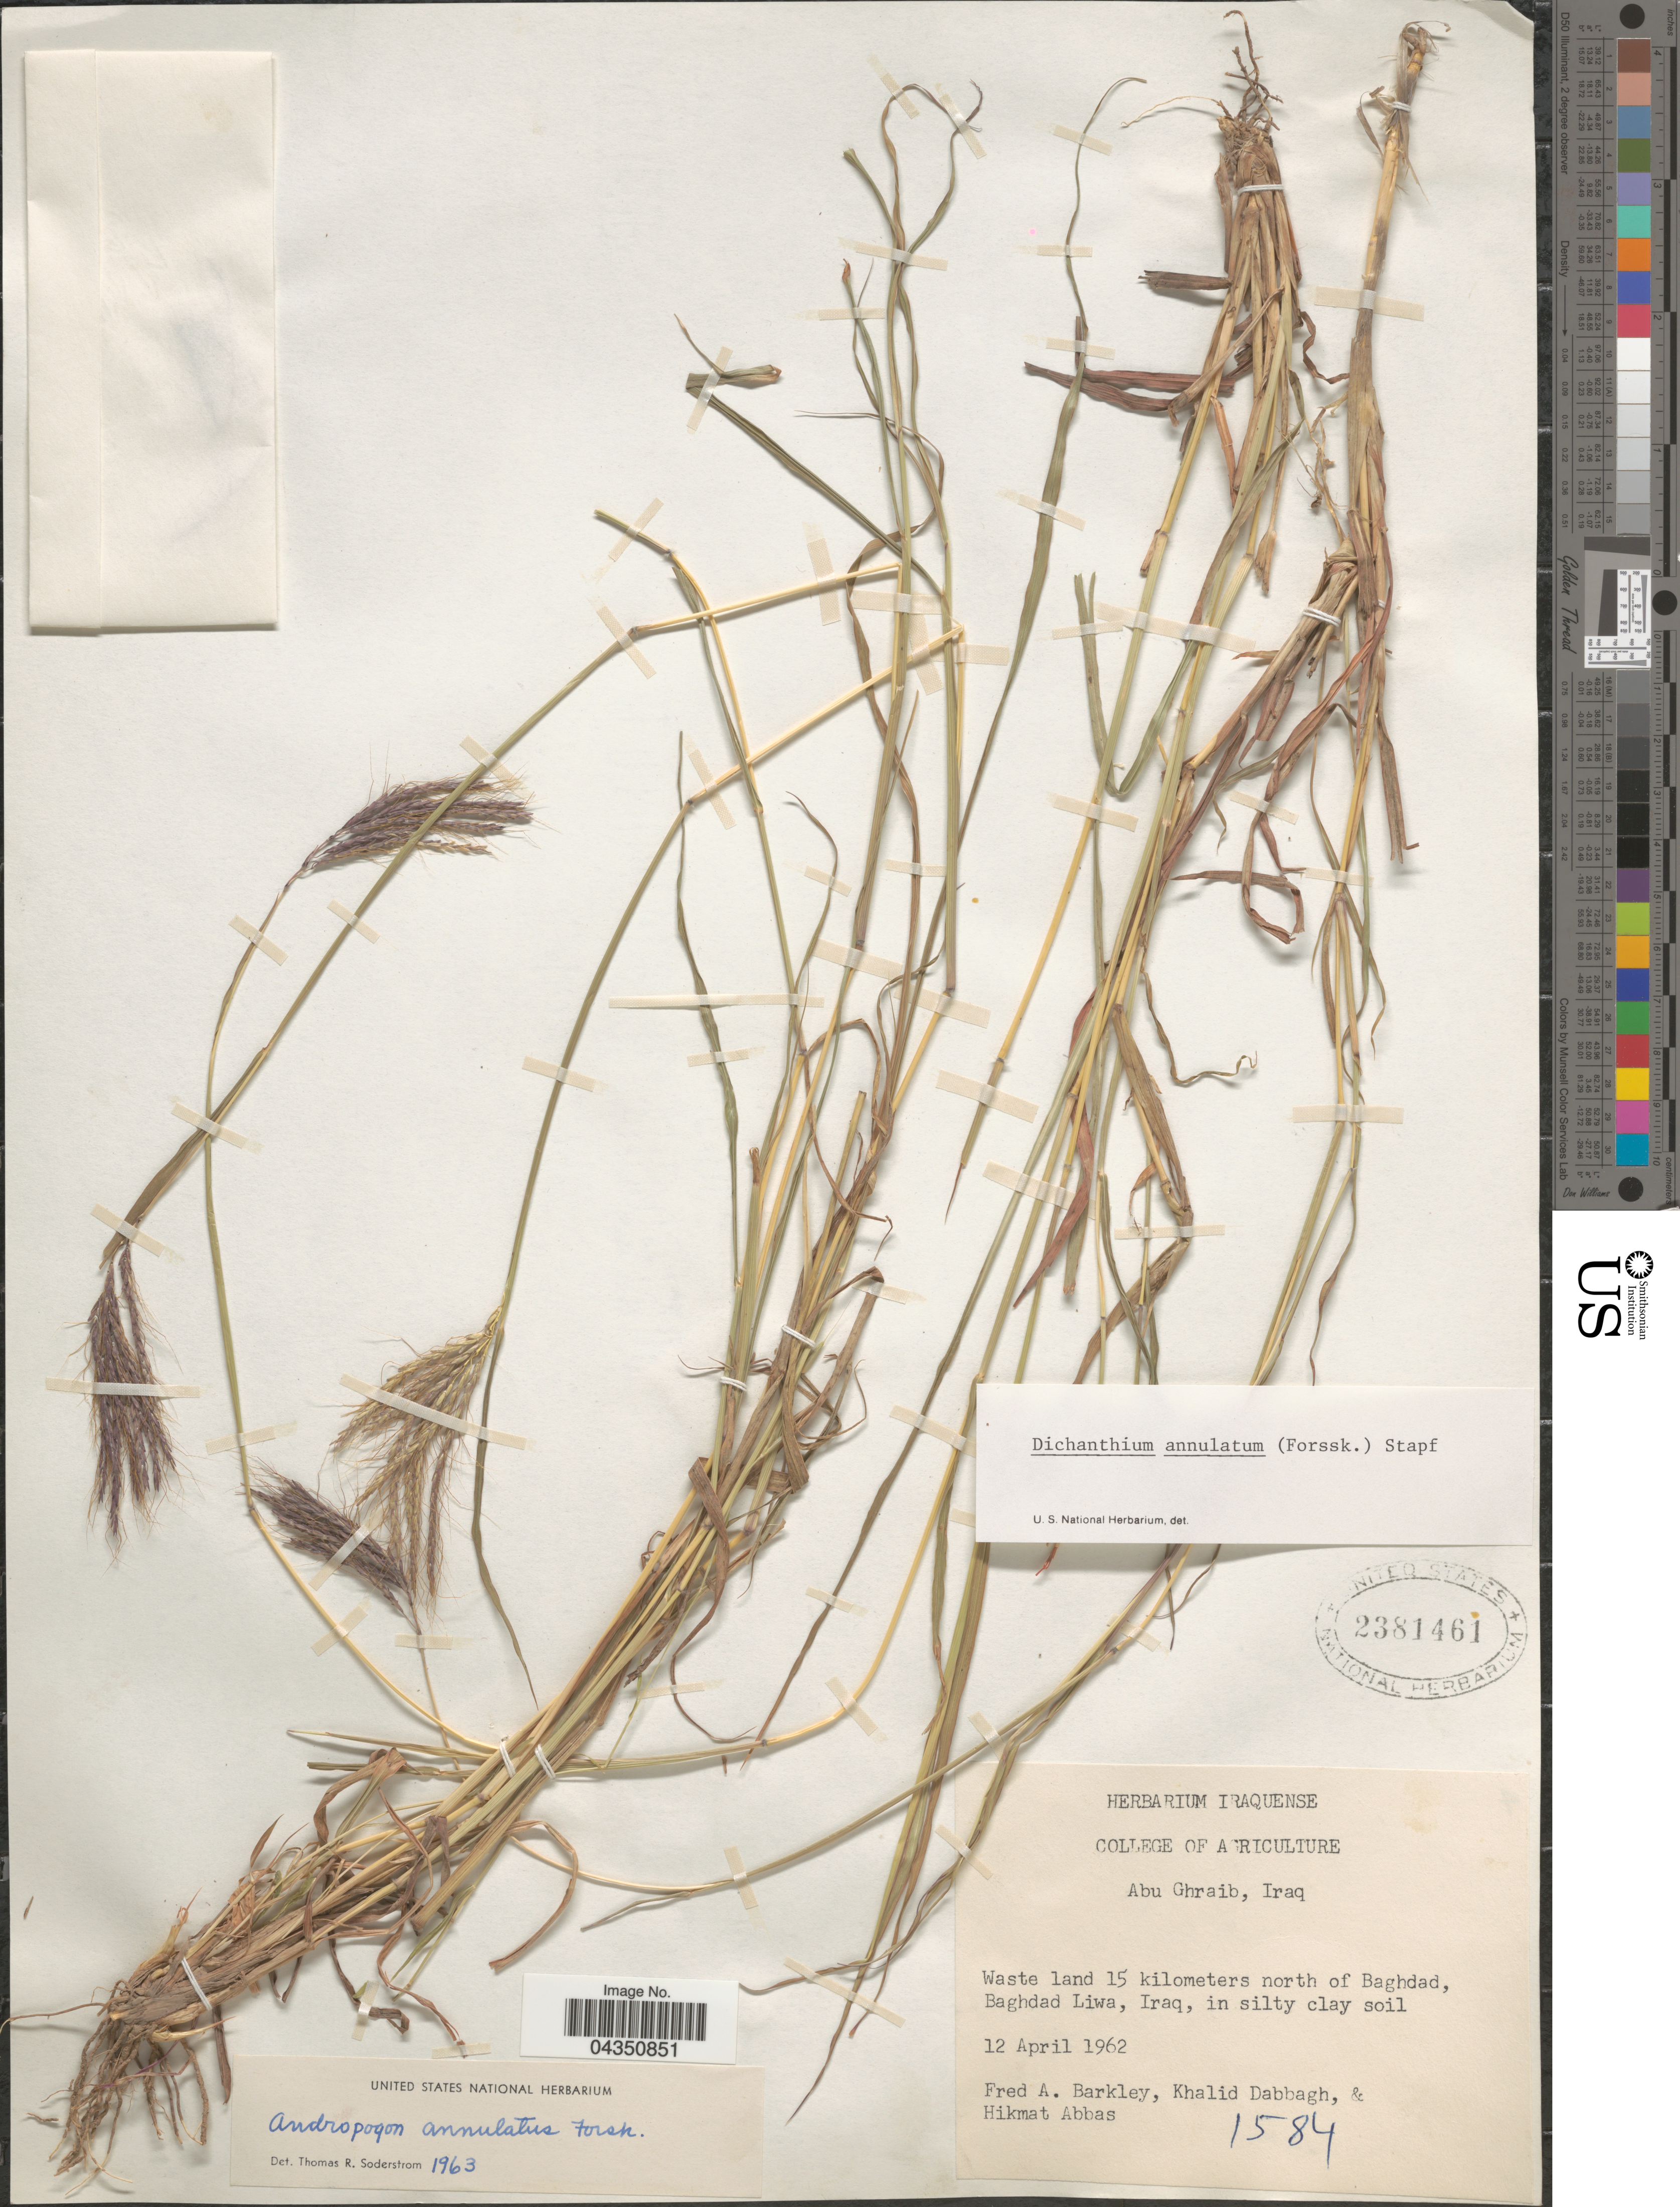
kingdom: Plantae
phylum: Tracheophyta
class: Liliopsida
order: Poales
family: Poaceae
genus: Dichanthium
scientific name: Dichanthium annulatum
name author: (Forssk.) Stapf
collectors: F. A. Barkley, K. Dabbagh & H. Abbas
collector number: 1584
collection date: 1962-04-12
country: Iraq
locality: Abu Ghraib. Waste land 15 kilometers north of Baghdad, Baghdad Liwa.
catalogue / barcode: US 2381461